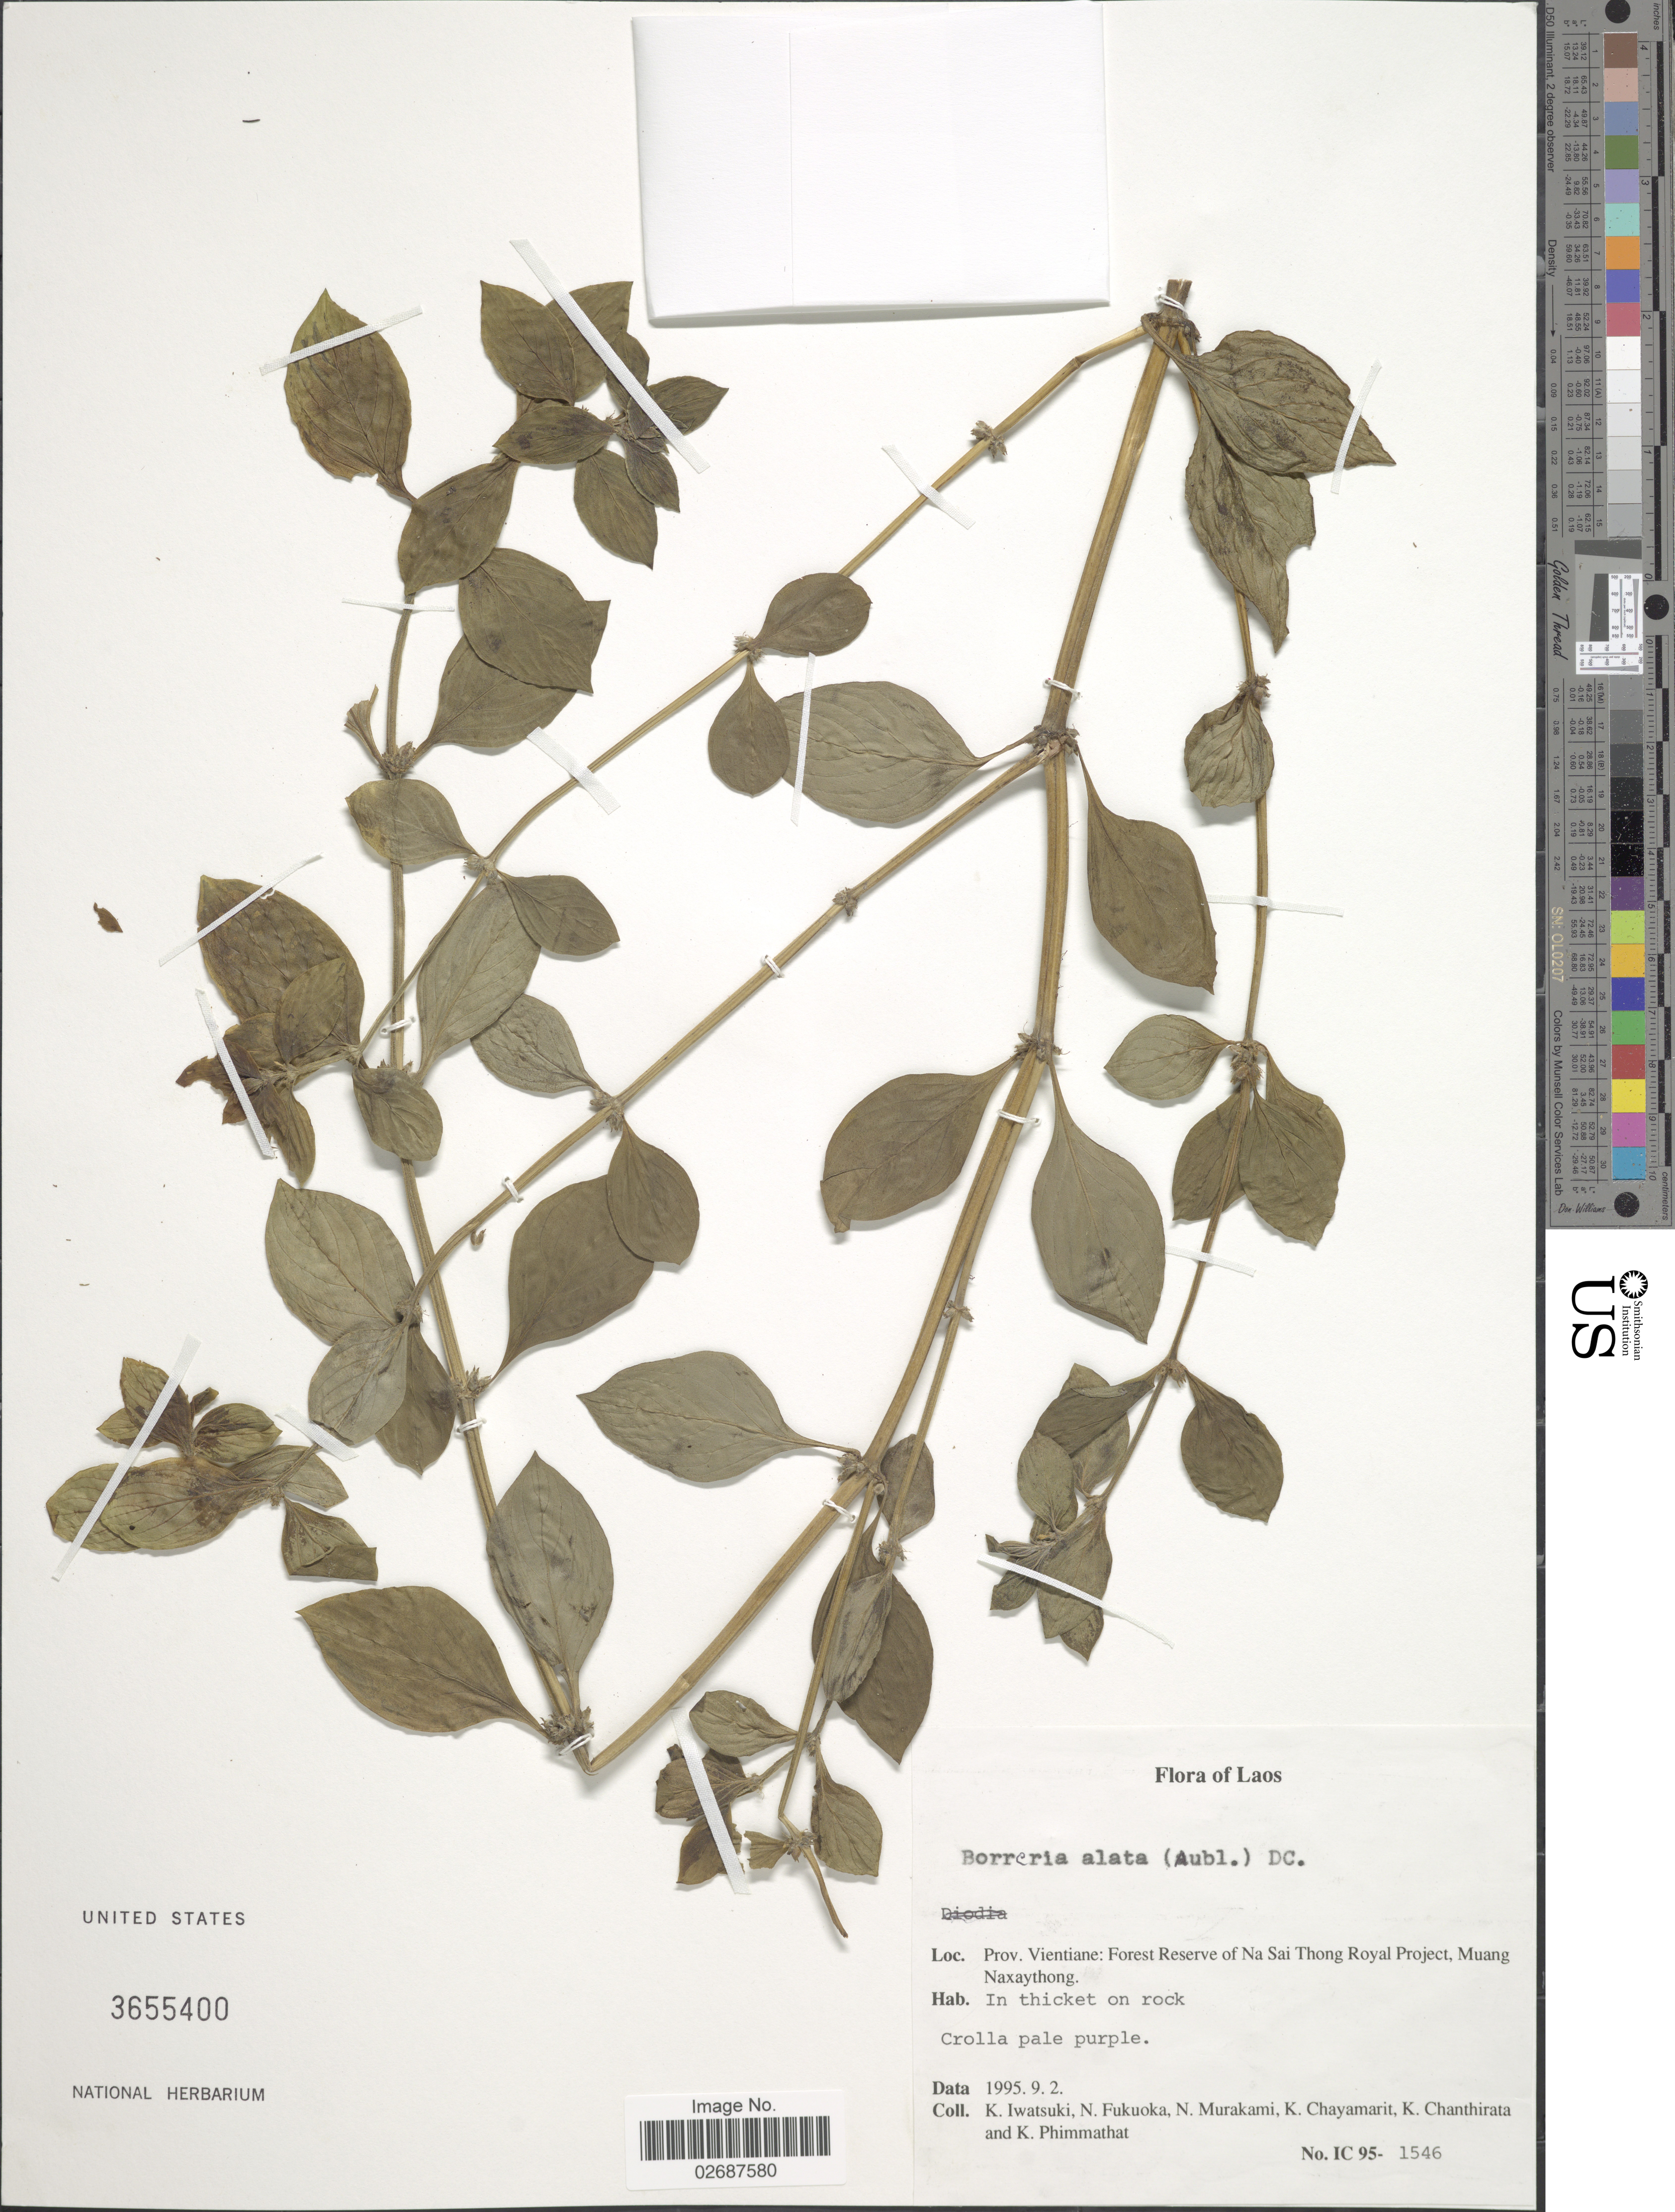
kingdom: Plantae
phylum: Tracheophyta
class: Magnoliopsida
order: Gentianales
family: Rubiaceae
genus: Borreria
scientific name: Borreria alata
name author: DC.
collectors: K. Iwatsuki, N. Fukuoka, N. Murakami, K. Chayamarit & et al.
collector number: IC 95-1546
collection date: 1995-09-02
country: Laos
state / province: Viangchan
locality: Forest Reserve of Na Sai Thong Royal Project, Muang Naxaythong.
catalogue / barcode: US 3655400